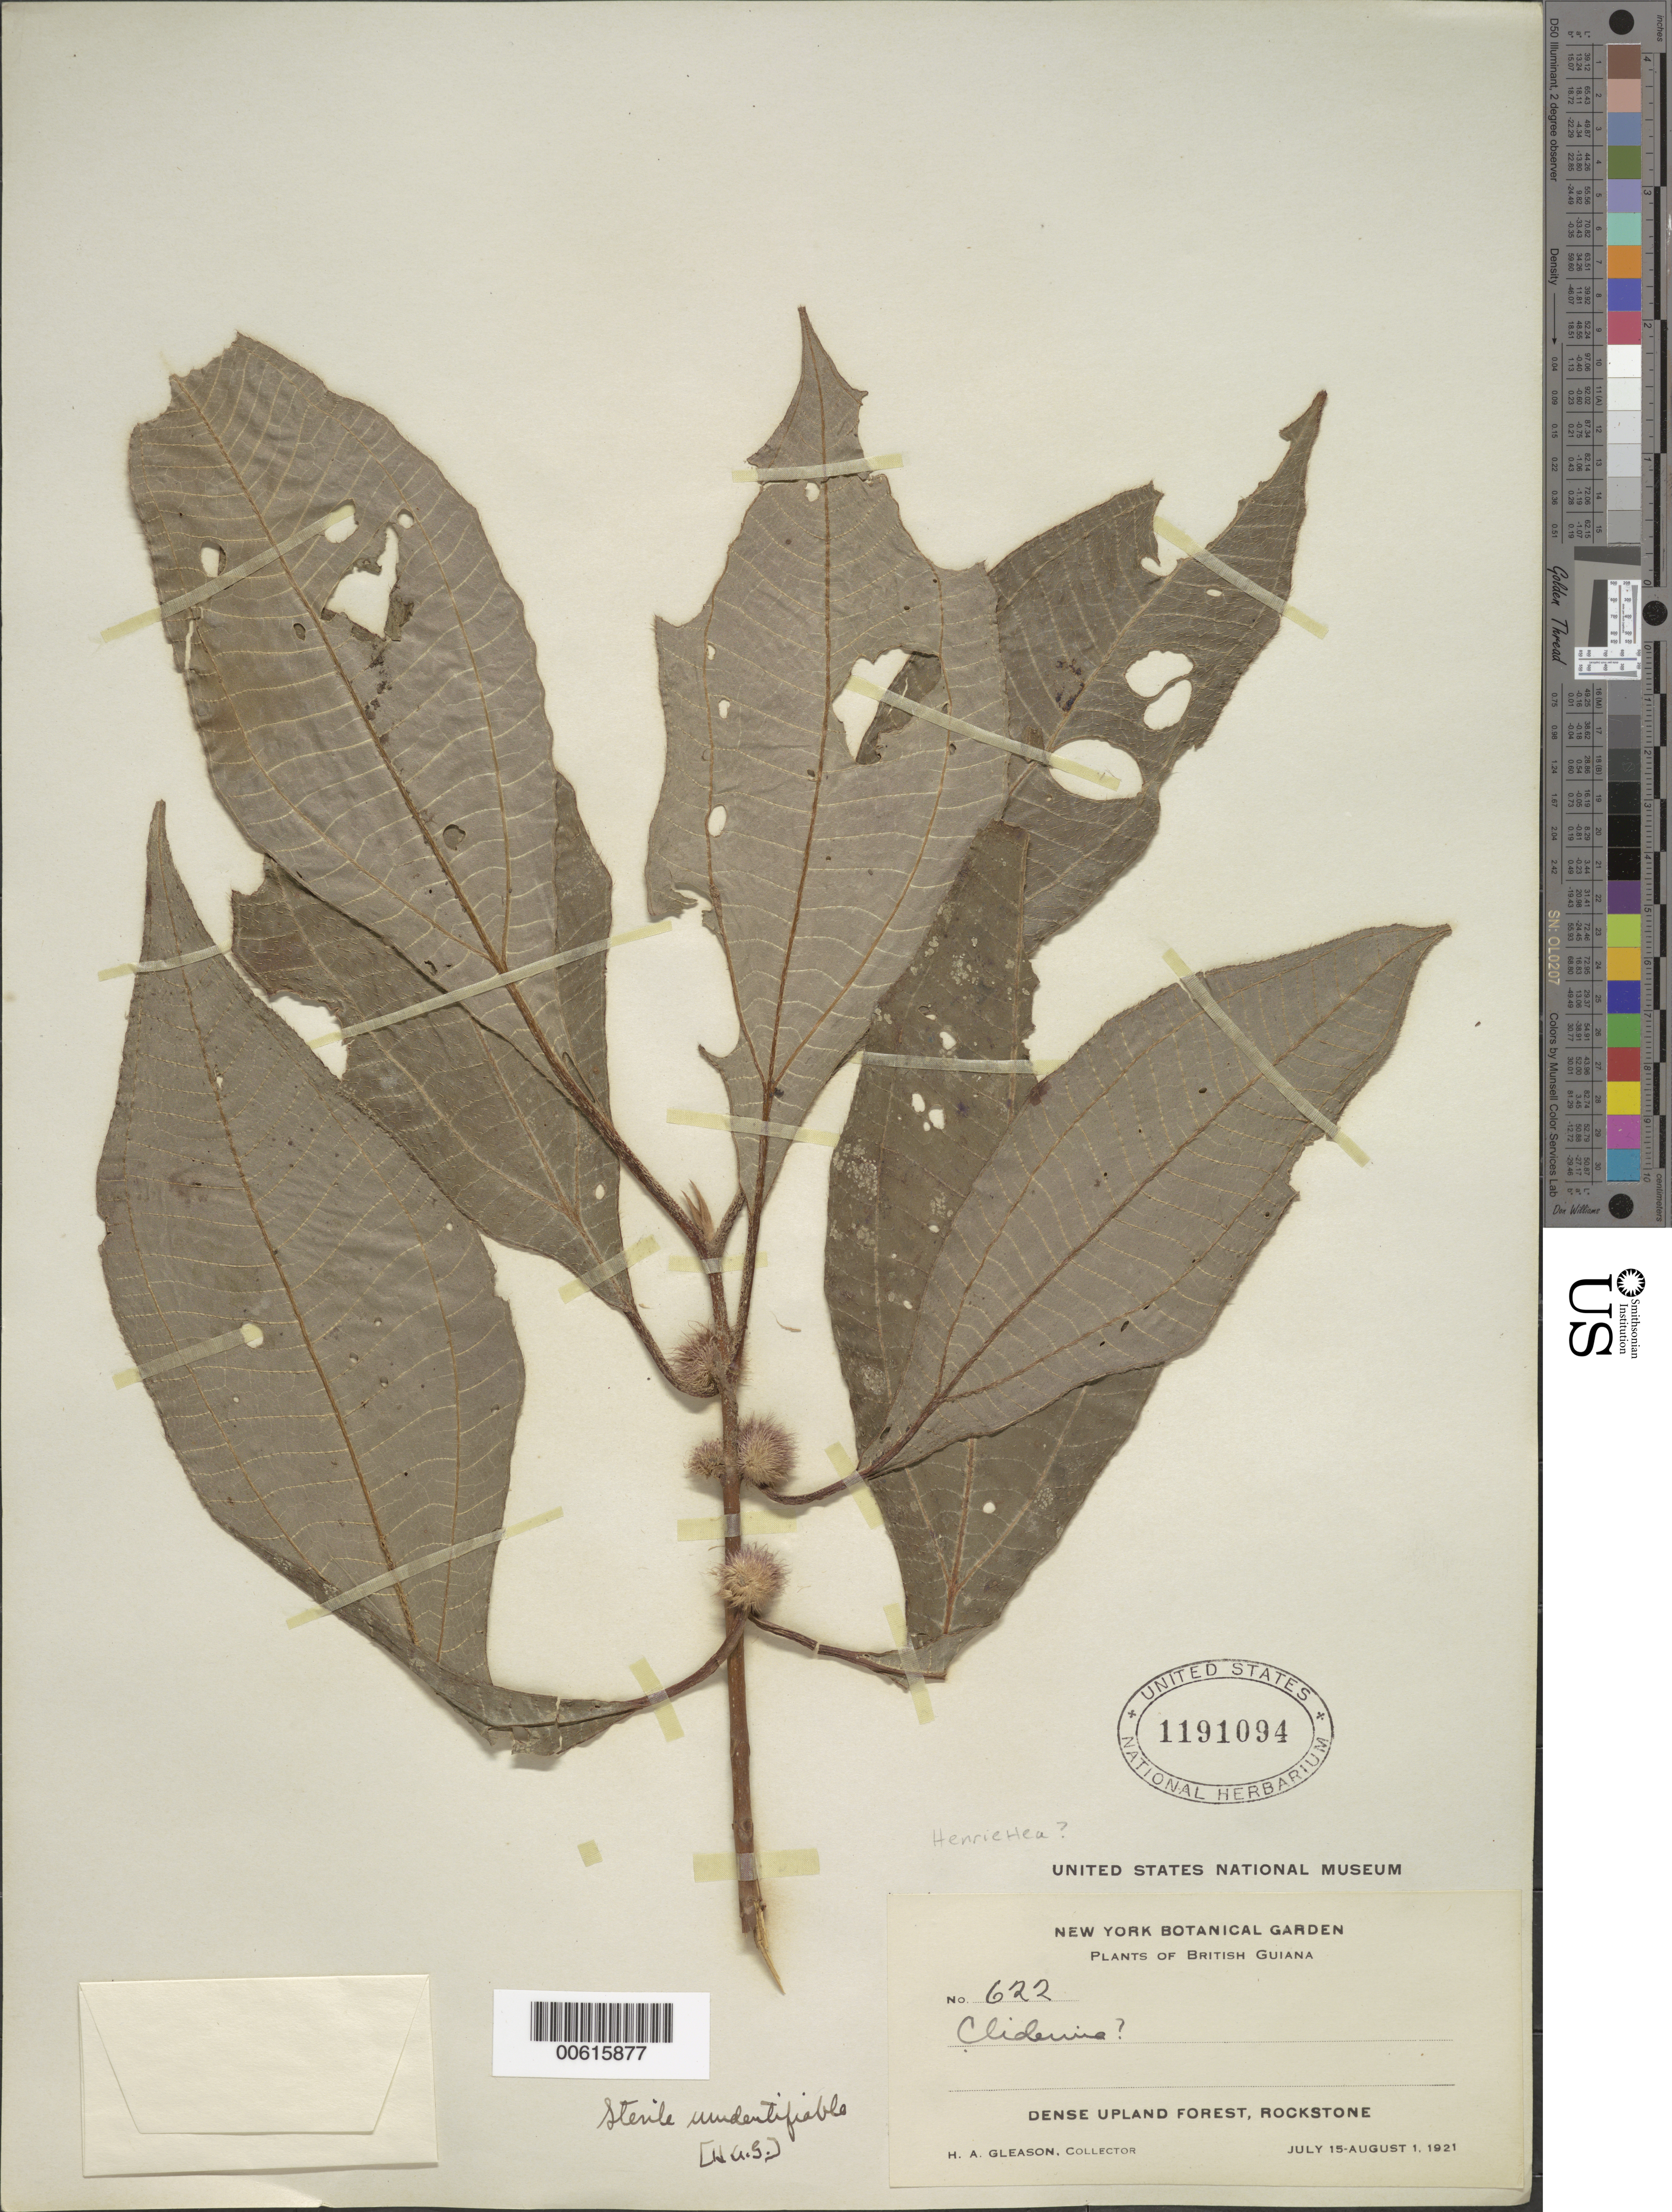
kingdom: Plantae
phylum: Tracheophyta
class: Magnoliopsida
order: Myrtales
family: Melastomataceae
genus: Henriettea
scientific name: Henriettea sp.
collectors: H. A. Gleason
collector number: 622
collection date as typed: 15-Jul-21 to 1-Aug-21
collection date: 1921-07-15/1921-08-01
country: Guyana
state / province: U. Demerara-Berbice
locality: Rockstone, in and about the village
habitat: Dense upland forest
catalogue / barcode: US 1191094